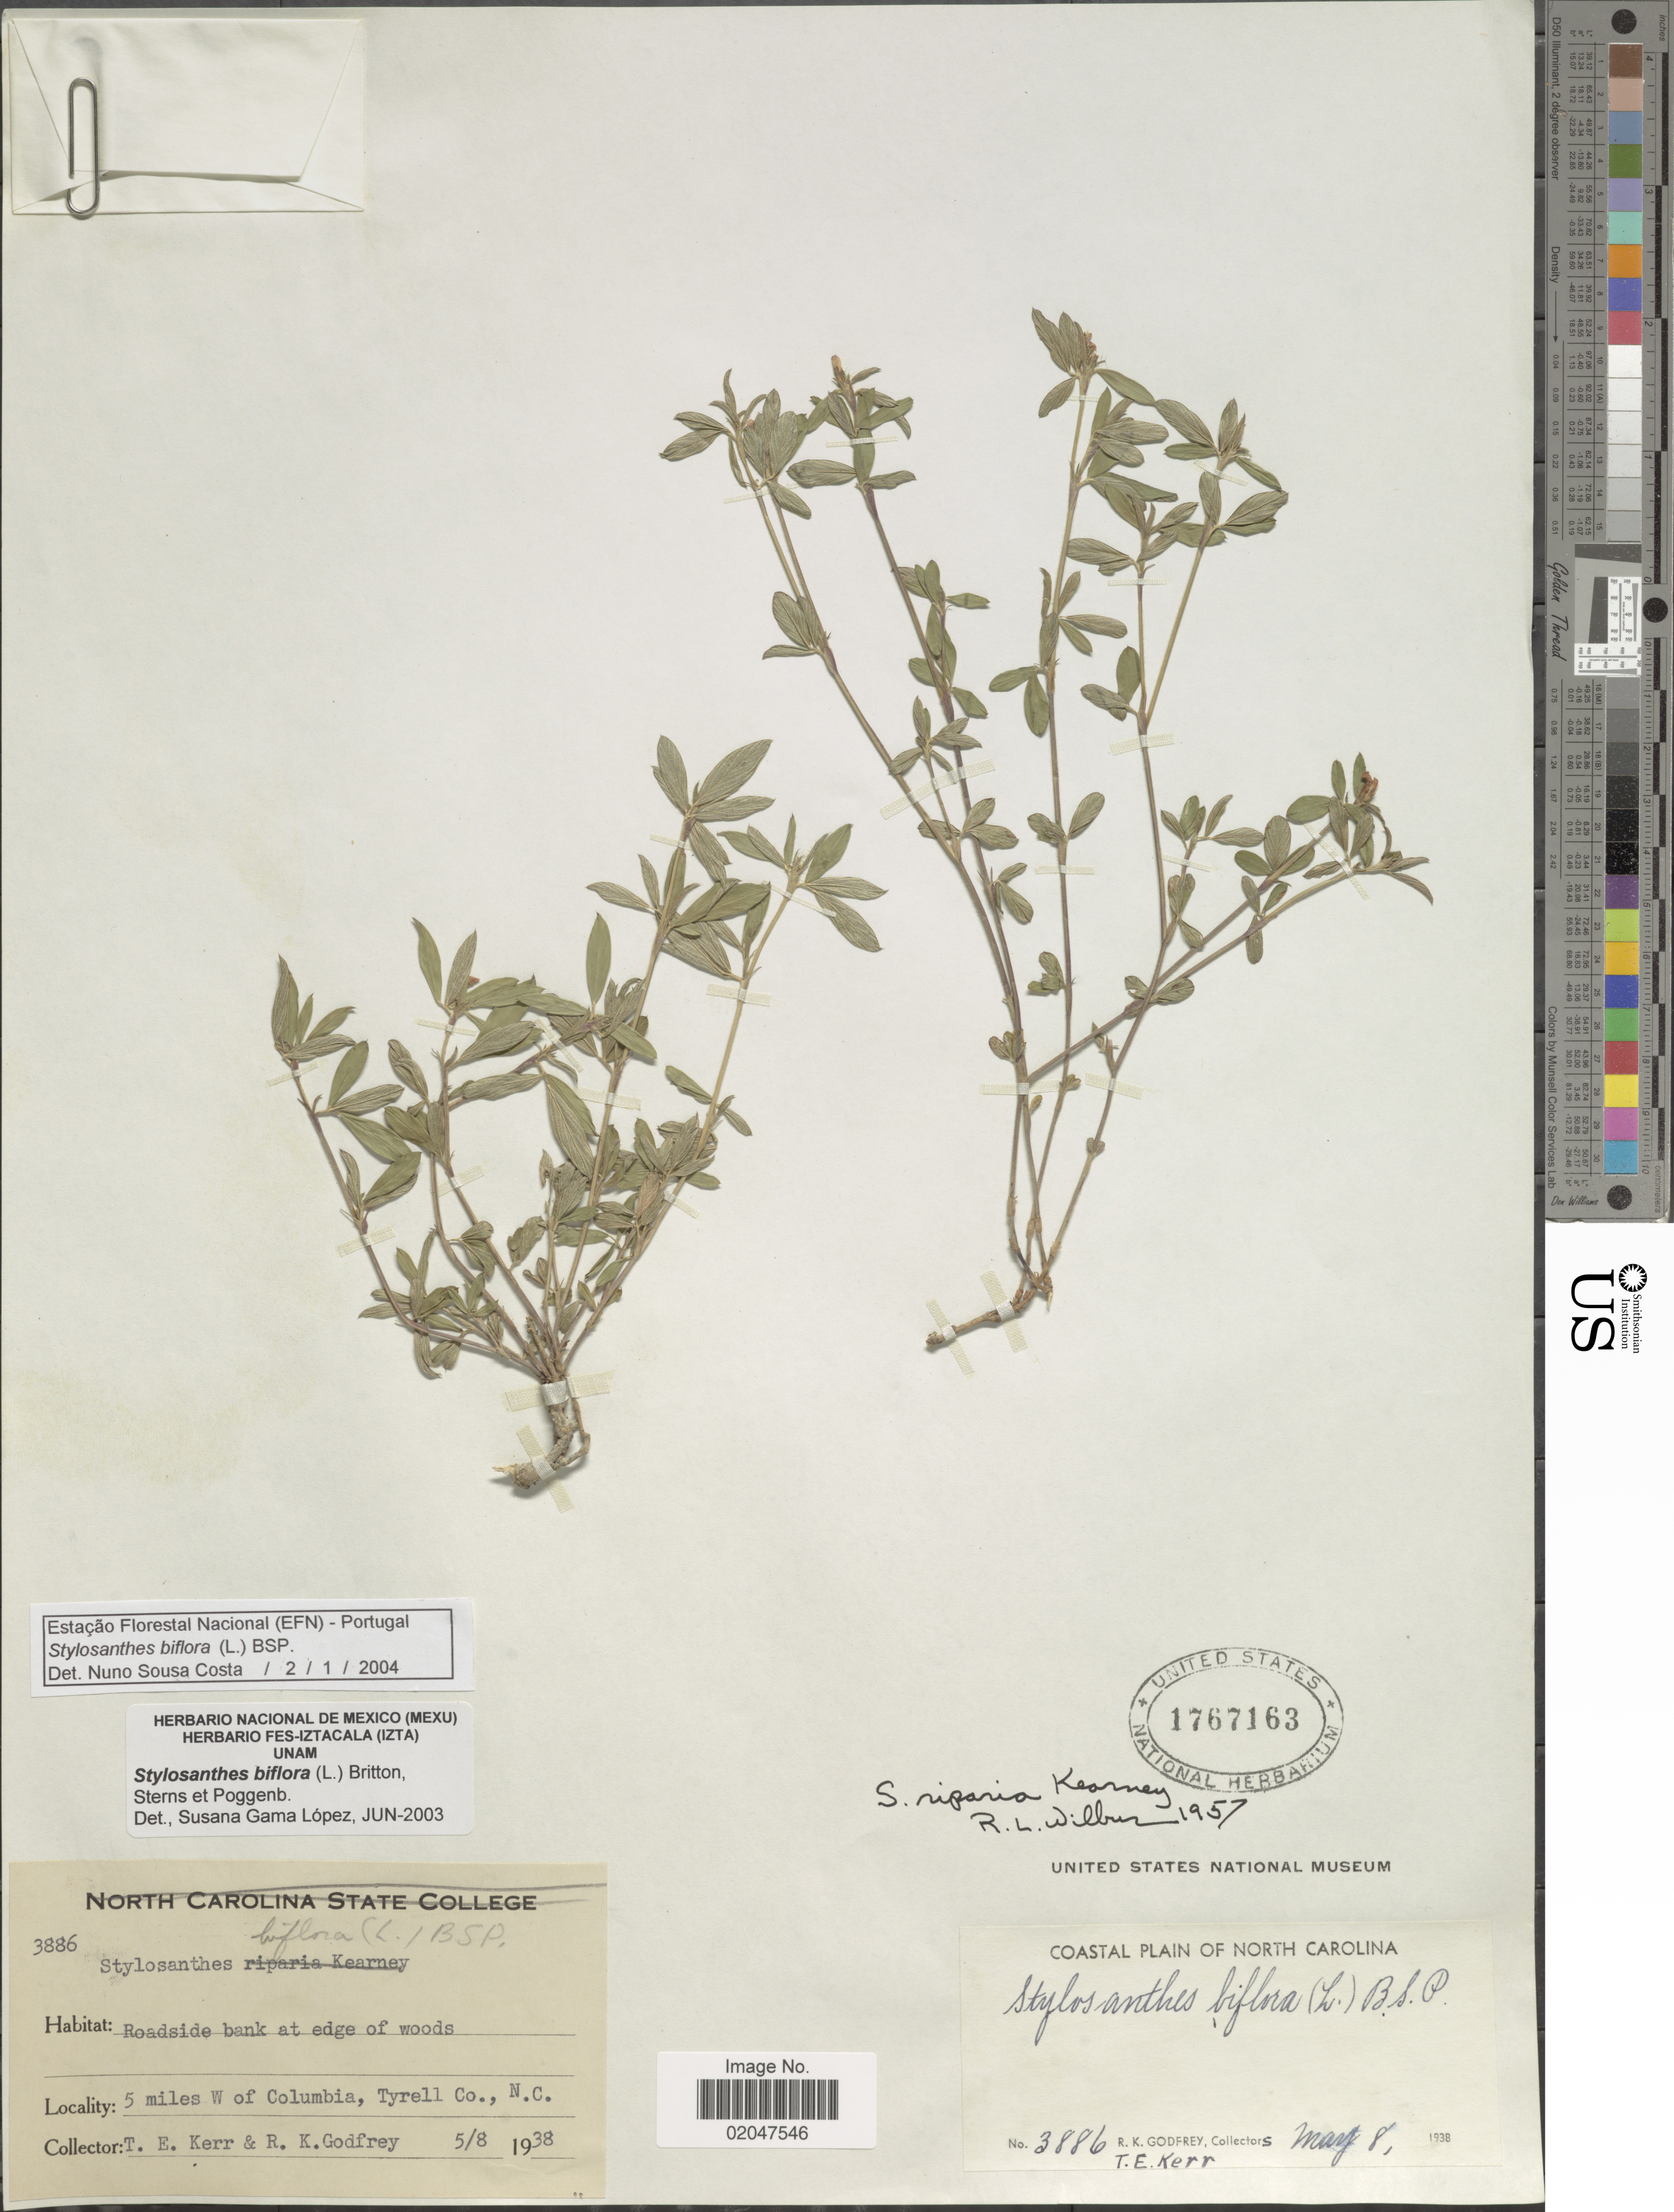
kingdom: Plantae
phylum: Tracheophyta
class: Magnoliopsida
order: Fabales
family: Fabaceae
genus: Stylosanthes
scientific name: Stylosanthes biflora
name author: (L.) Britton et al.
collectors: T. E. Kerr & R. K. Godfrey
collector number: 3886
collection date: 1938-05-08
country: United States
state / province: North Carolina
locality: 5 miles W of Columbia, Tyrell Co., N. C.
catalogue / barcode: US 1767163